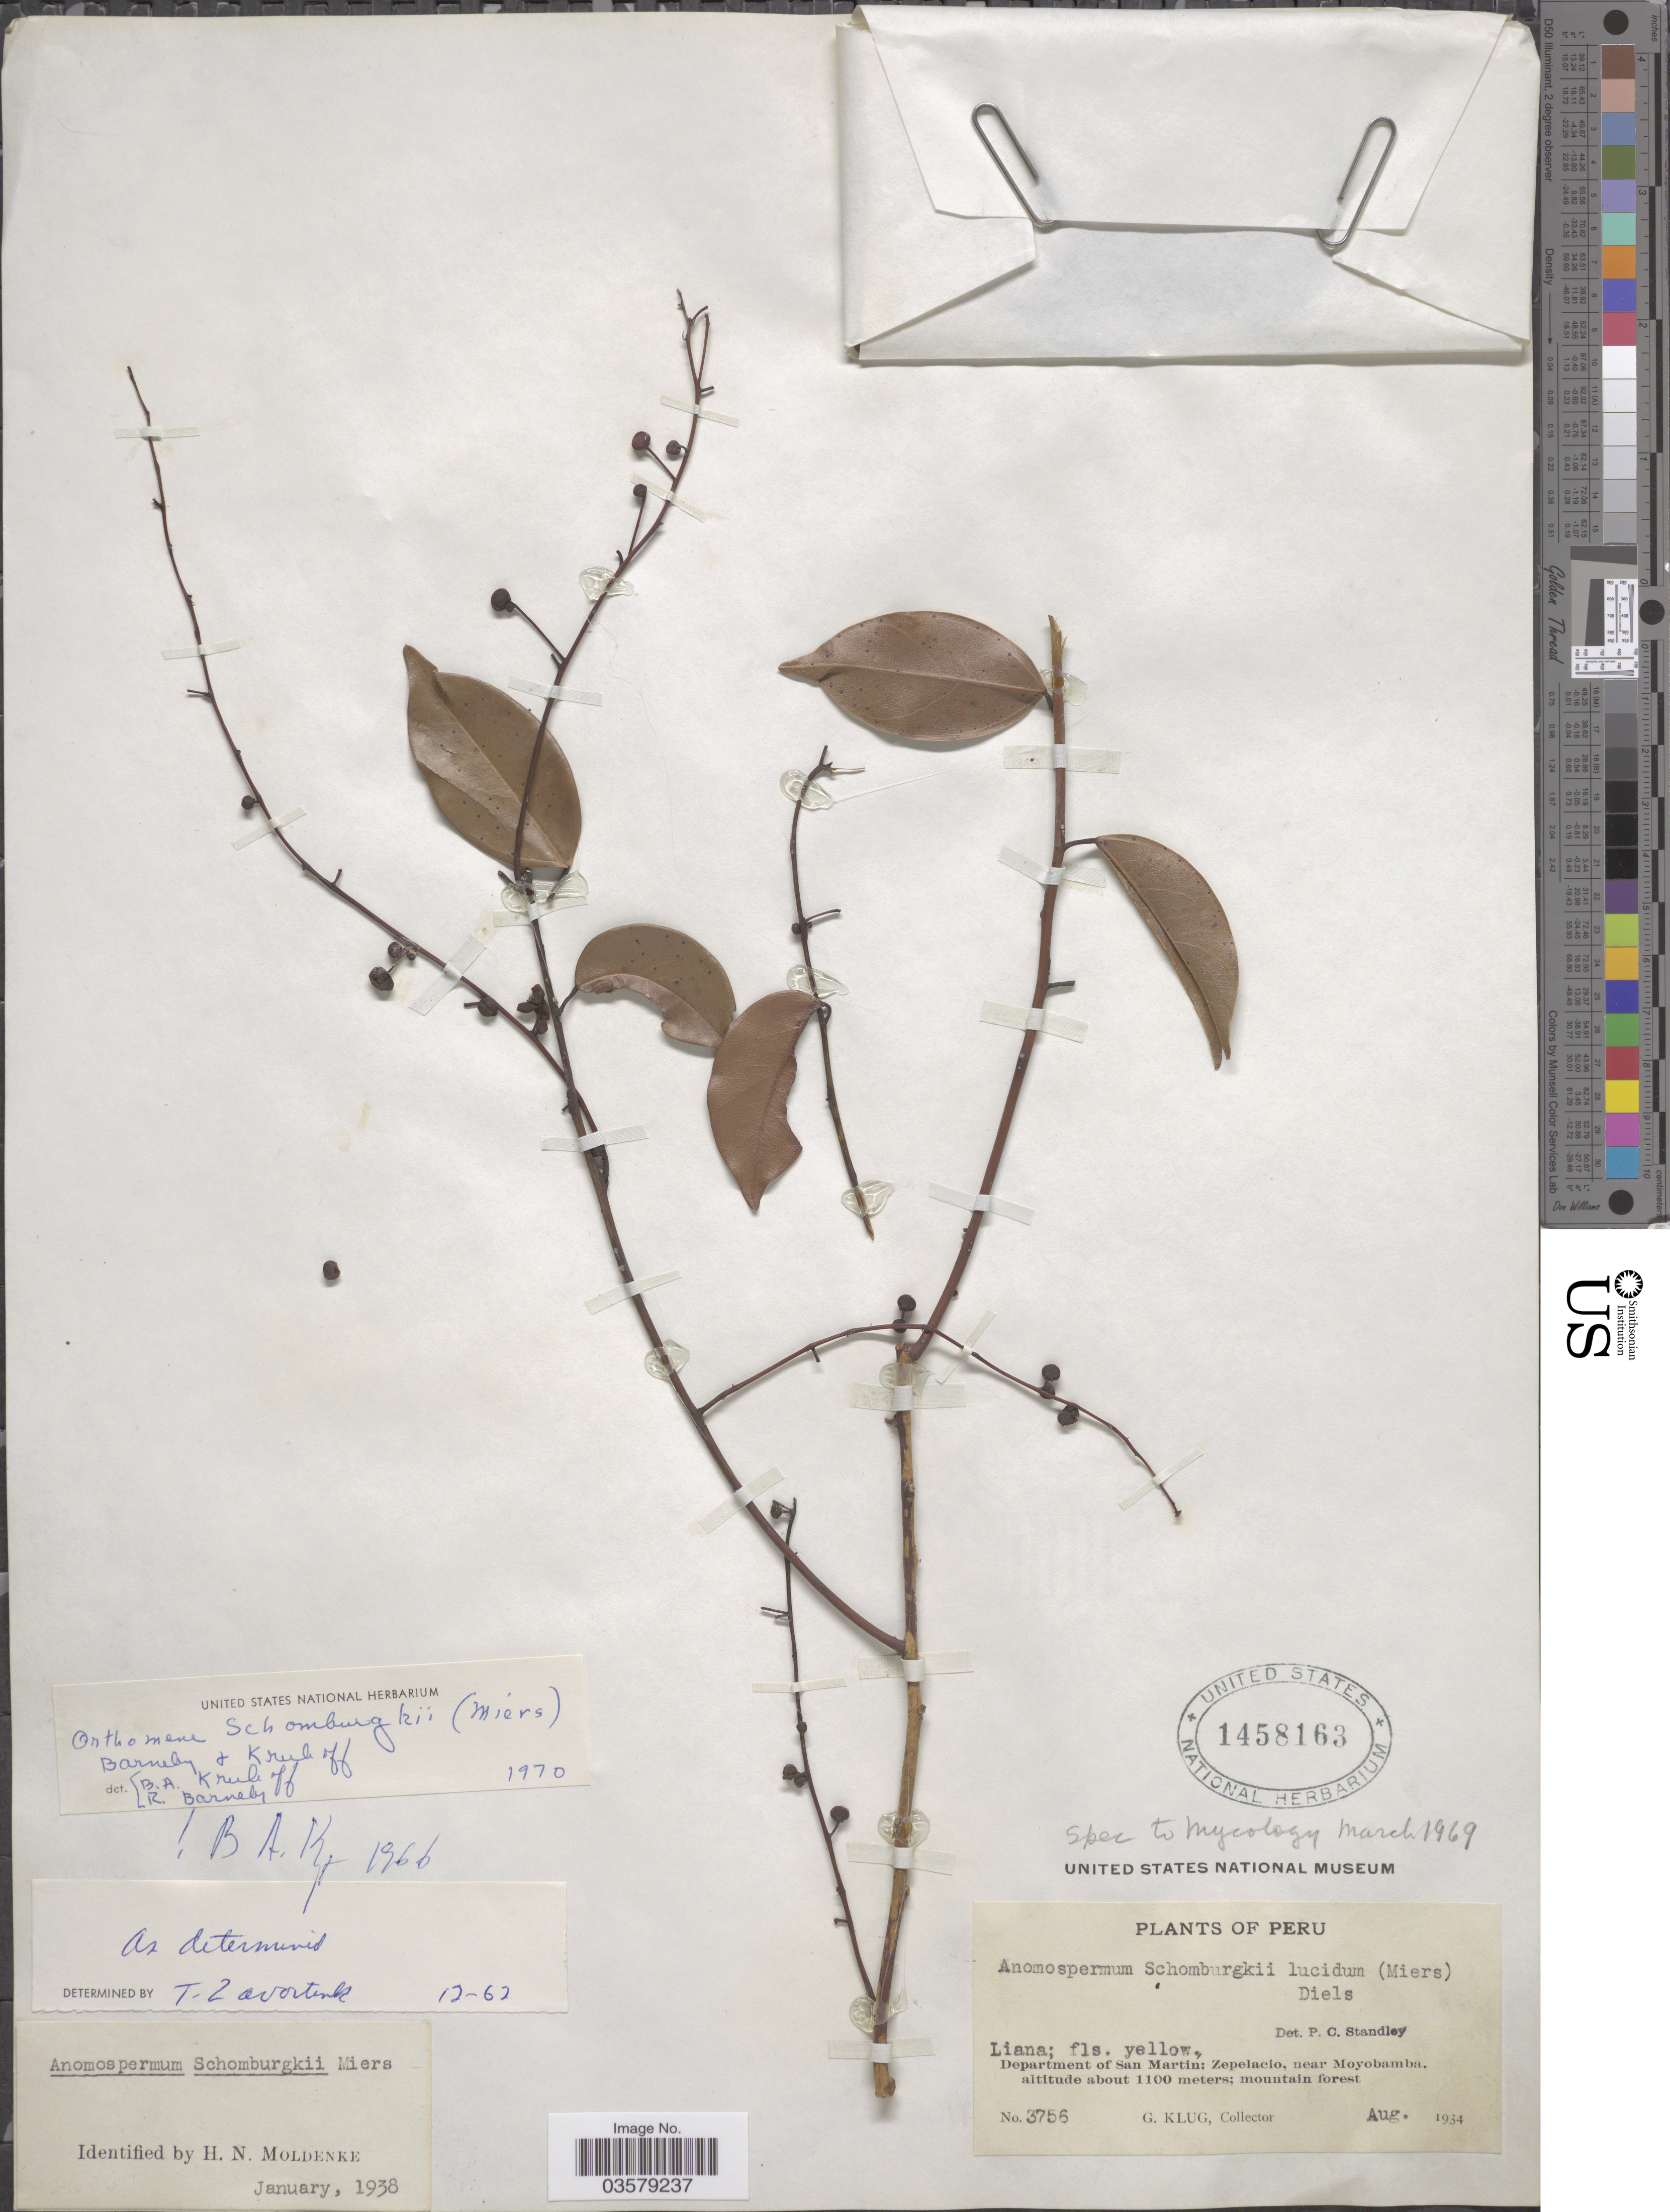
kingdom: Plantae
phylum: Tracheophyta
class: Magnoliopsida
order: Ranunculales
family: Menispermaceae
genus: Anomospermum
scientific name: Anomospermum schomburgkii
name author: Miers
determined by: Strong, Mark T., (BOT), Smithsonian Institution - National Museum of Natural History (UNITED STATES)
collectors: G. Klug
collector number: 3756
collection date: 1934-08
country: Peru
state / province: San Martín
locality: Department of San Martin: Zepelacio, near Moyobamba.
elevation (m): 1100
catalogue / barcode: US 1458163